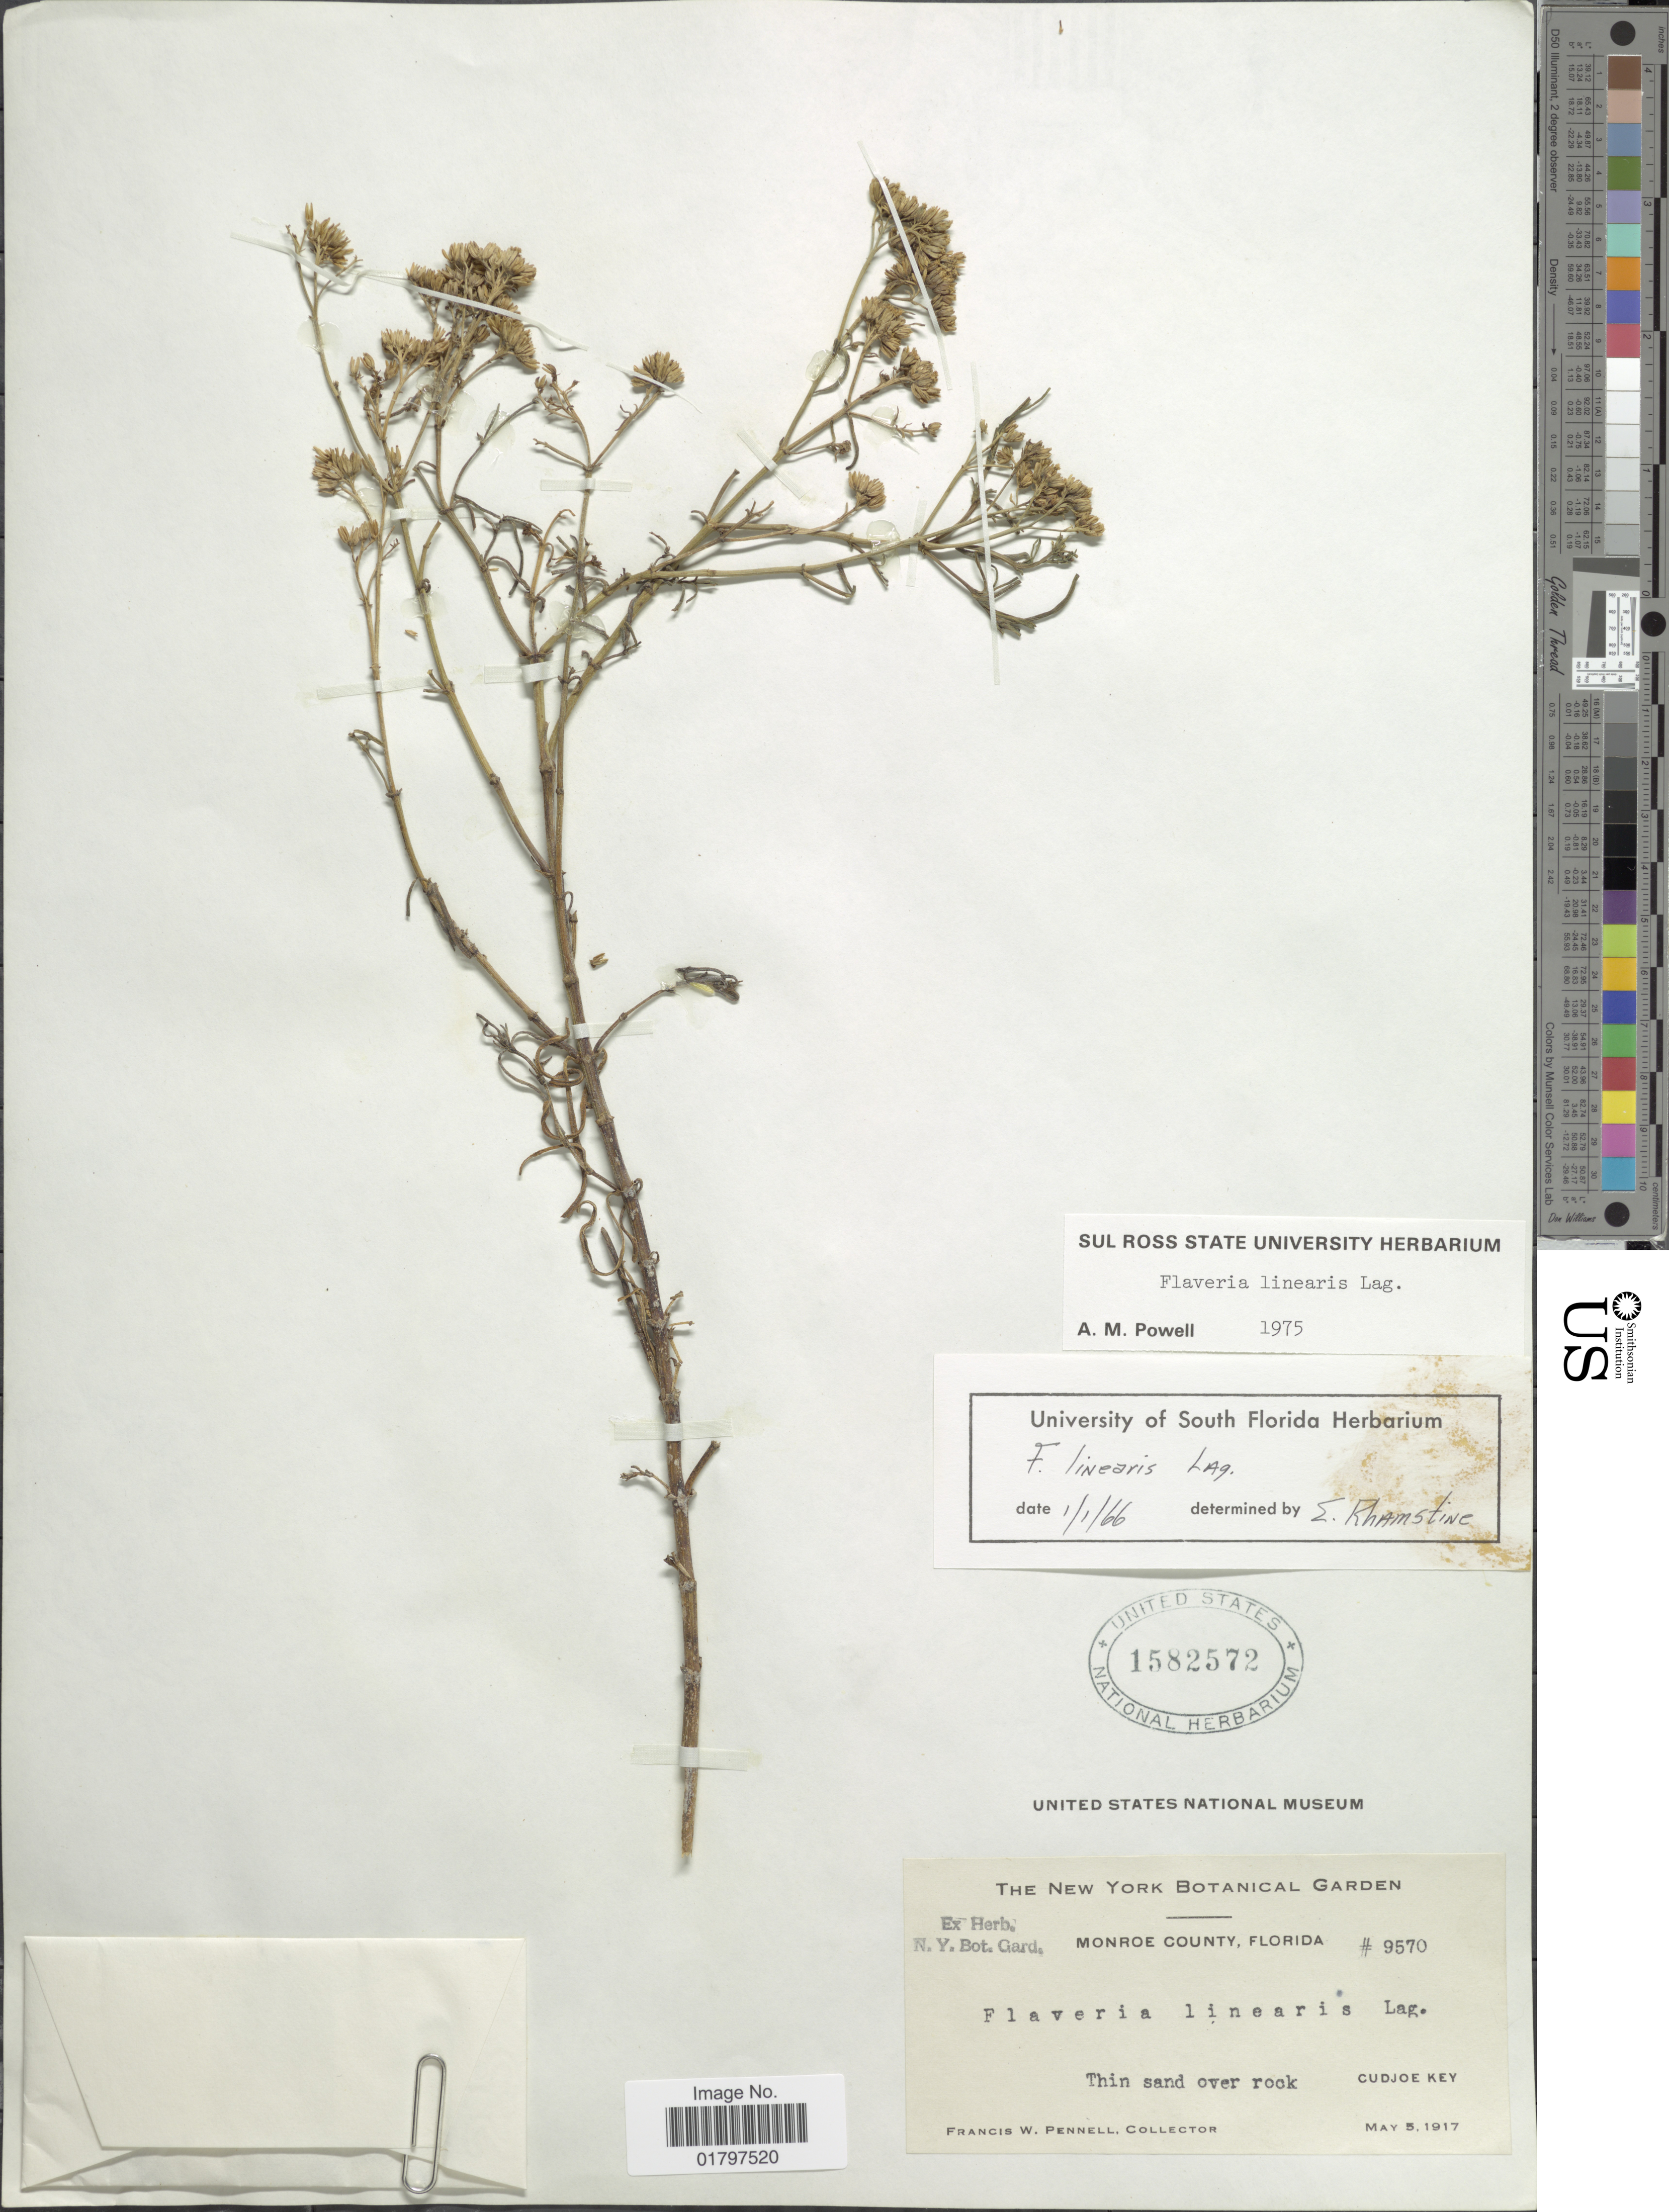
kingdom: Plantae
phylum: Tracheophyta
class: Magnoliopsida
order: Asterales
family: Asteraceae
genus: Flaveria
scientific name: Flaveria linearis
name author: Lag.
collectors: F. W. Pennell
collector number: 9570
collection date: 1917-05-05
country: United States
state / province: Florida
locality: Monroe County, Florida. Thin sand over rock. Cudjoe Key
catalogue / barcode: US 1582572